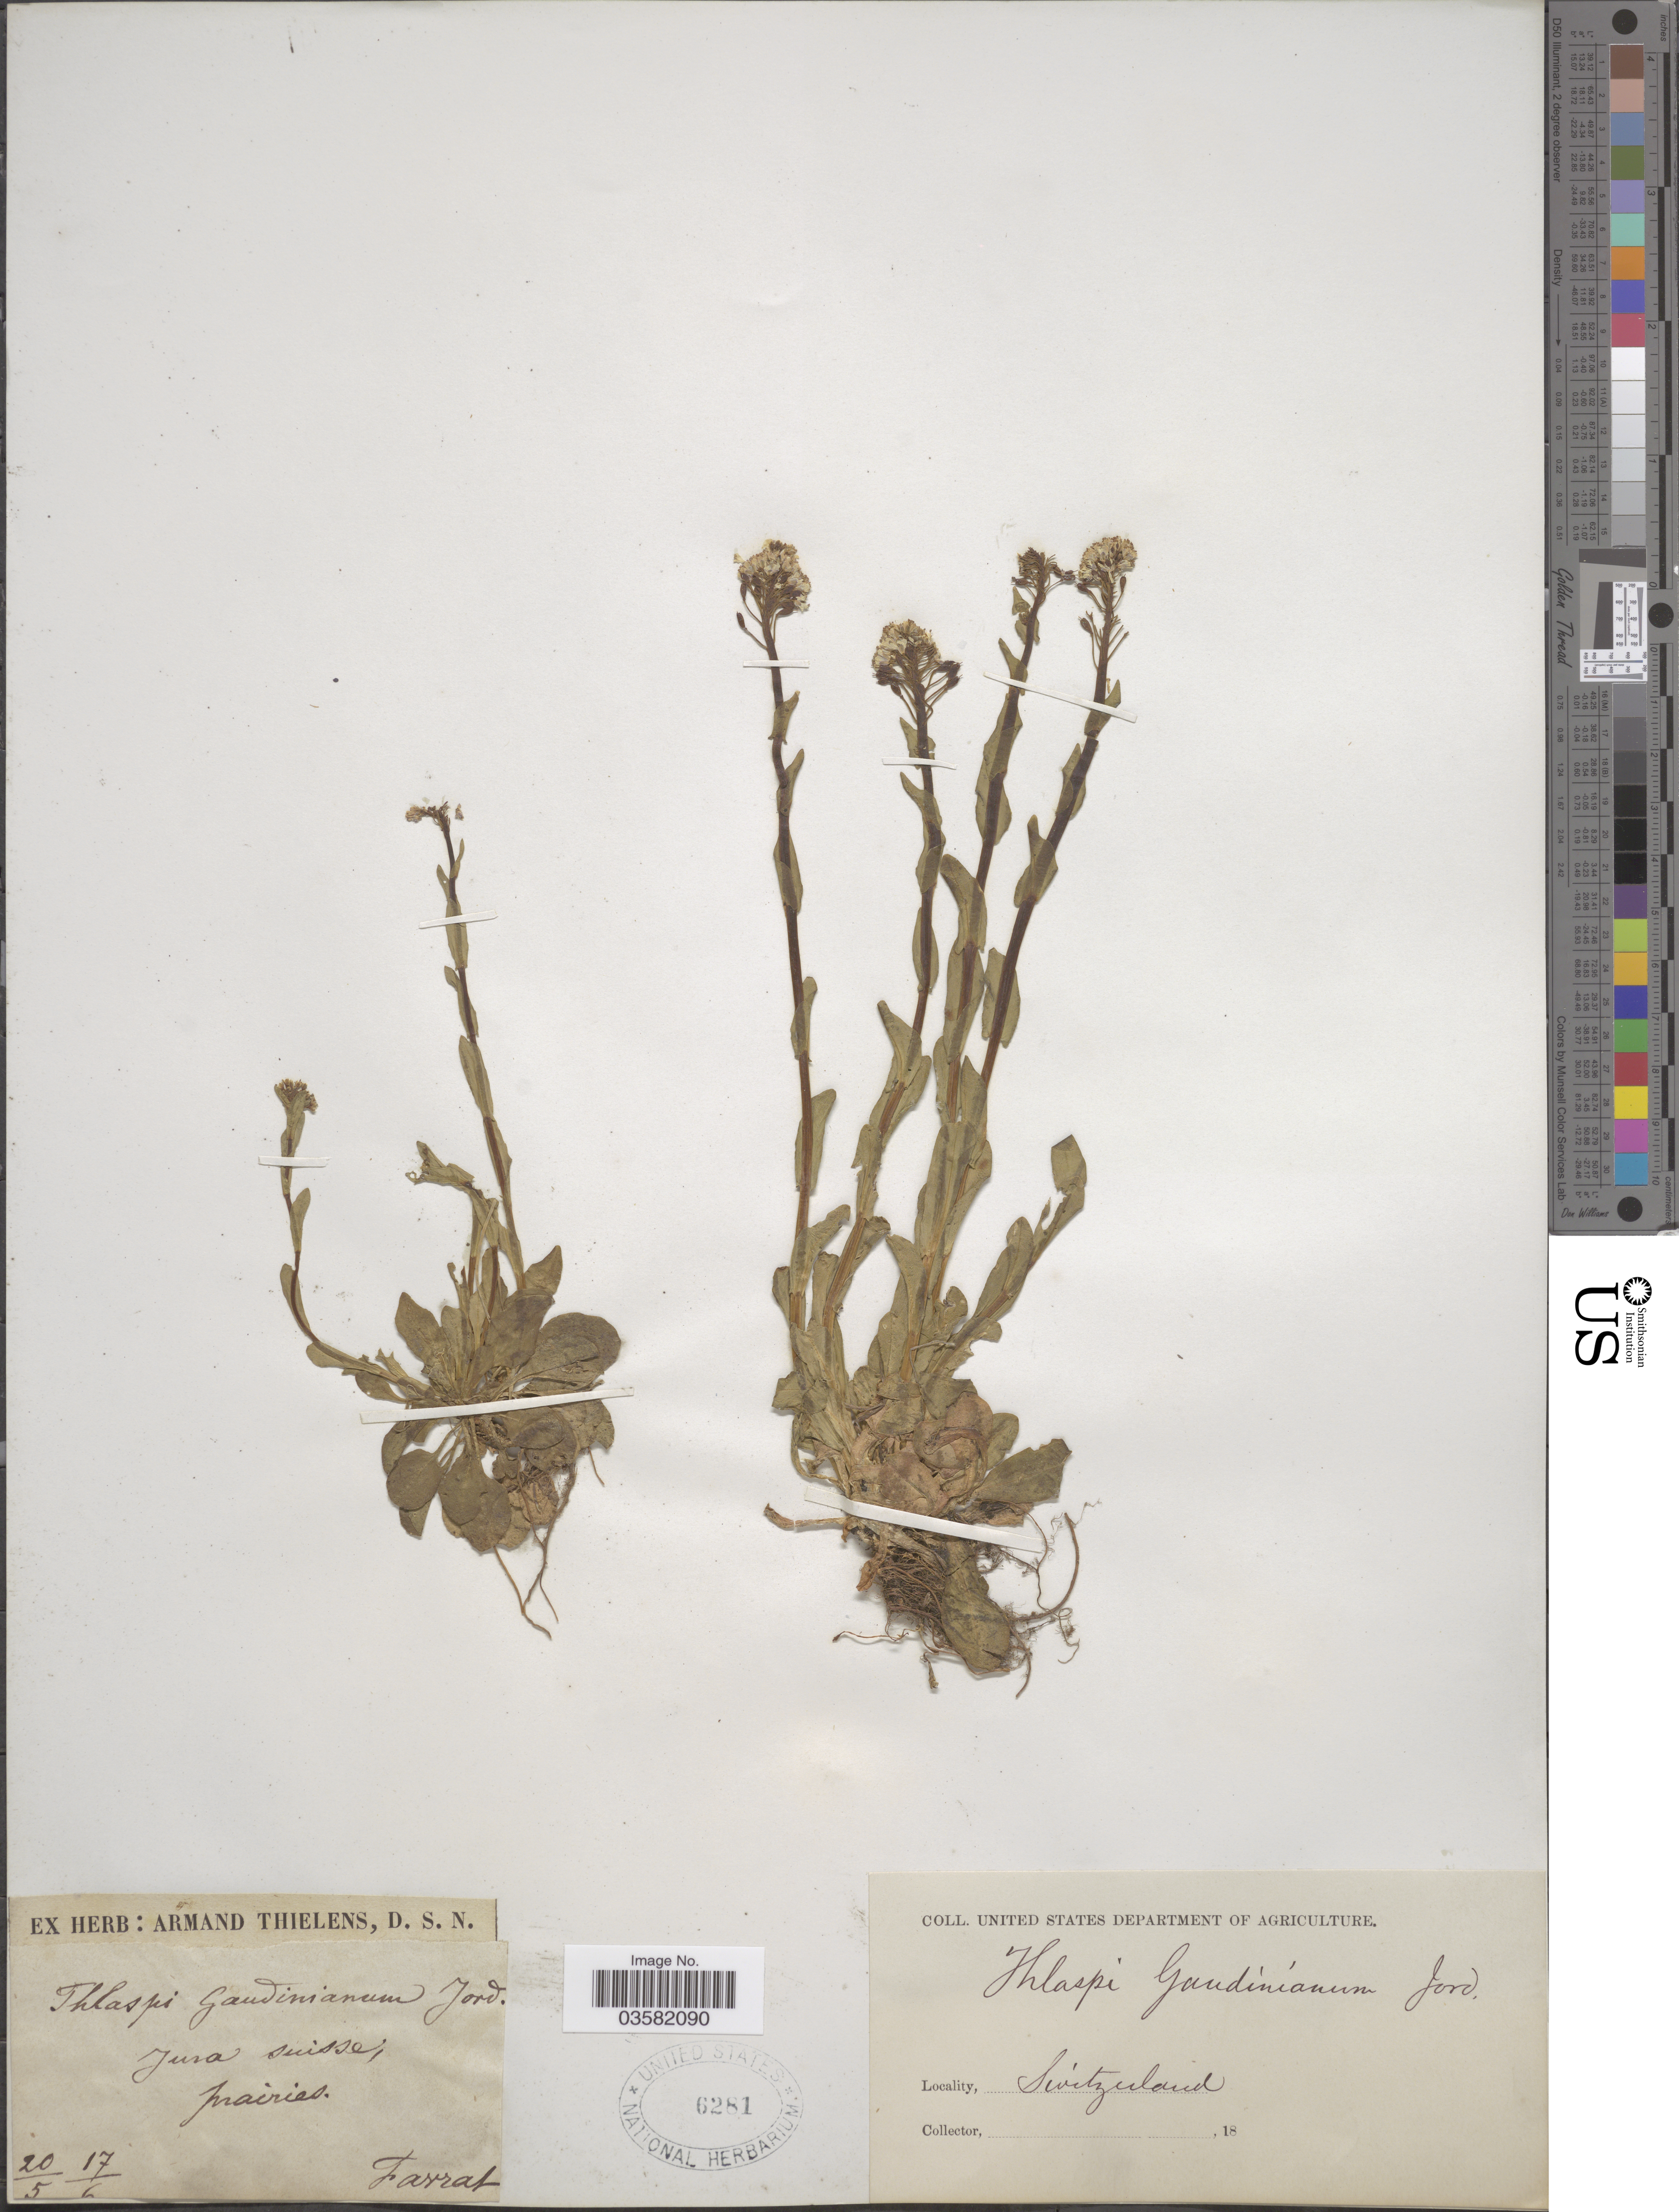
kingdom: Plantae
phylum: Tracheophyta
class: Magnoliopsida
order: Brassicales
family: Brassicaceae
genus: Thlaspi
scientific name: Thlaspi gaudinianum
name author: Jord.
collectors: L. Favrat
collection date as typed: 20/5 17/6 18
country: Switzerland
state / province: Jura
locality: Suisse.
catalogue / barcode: US 6281